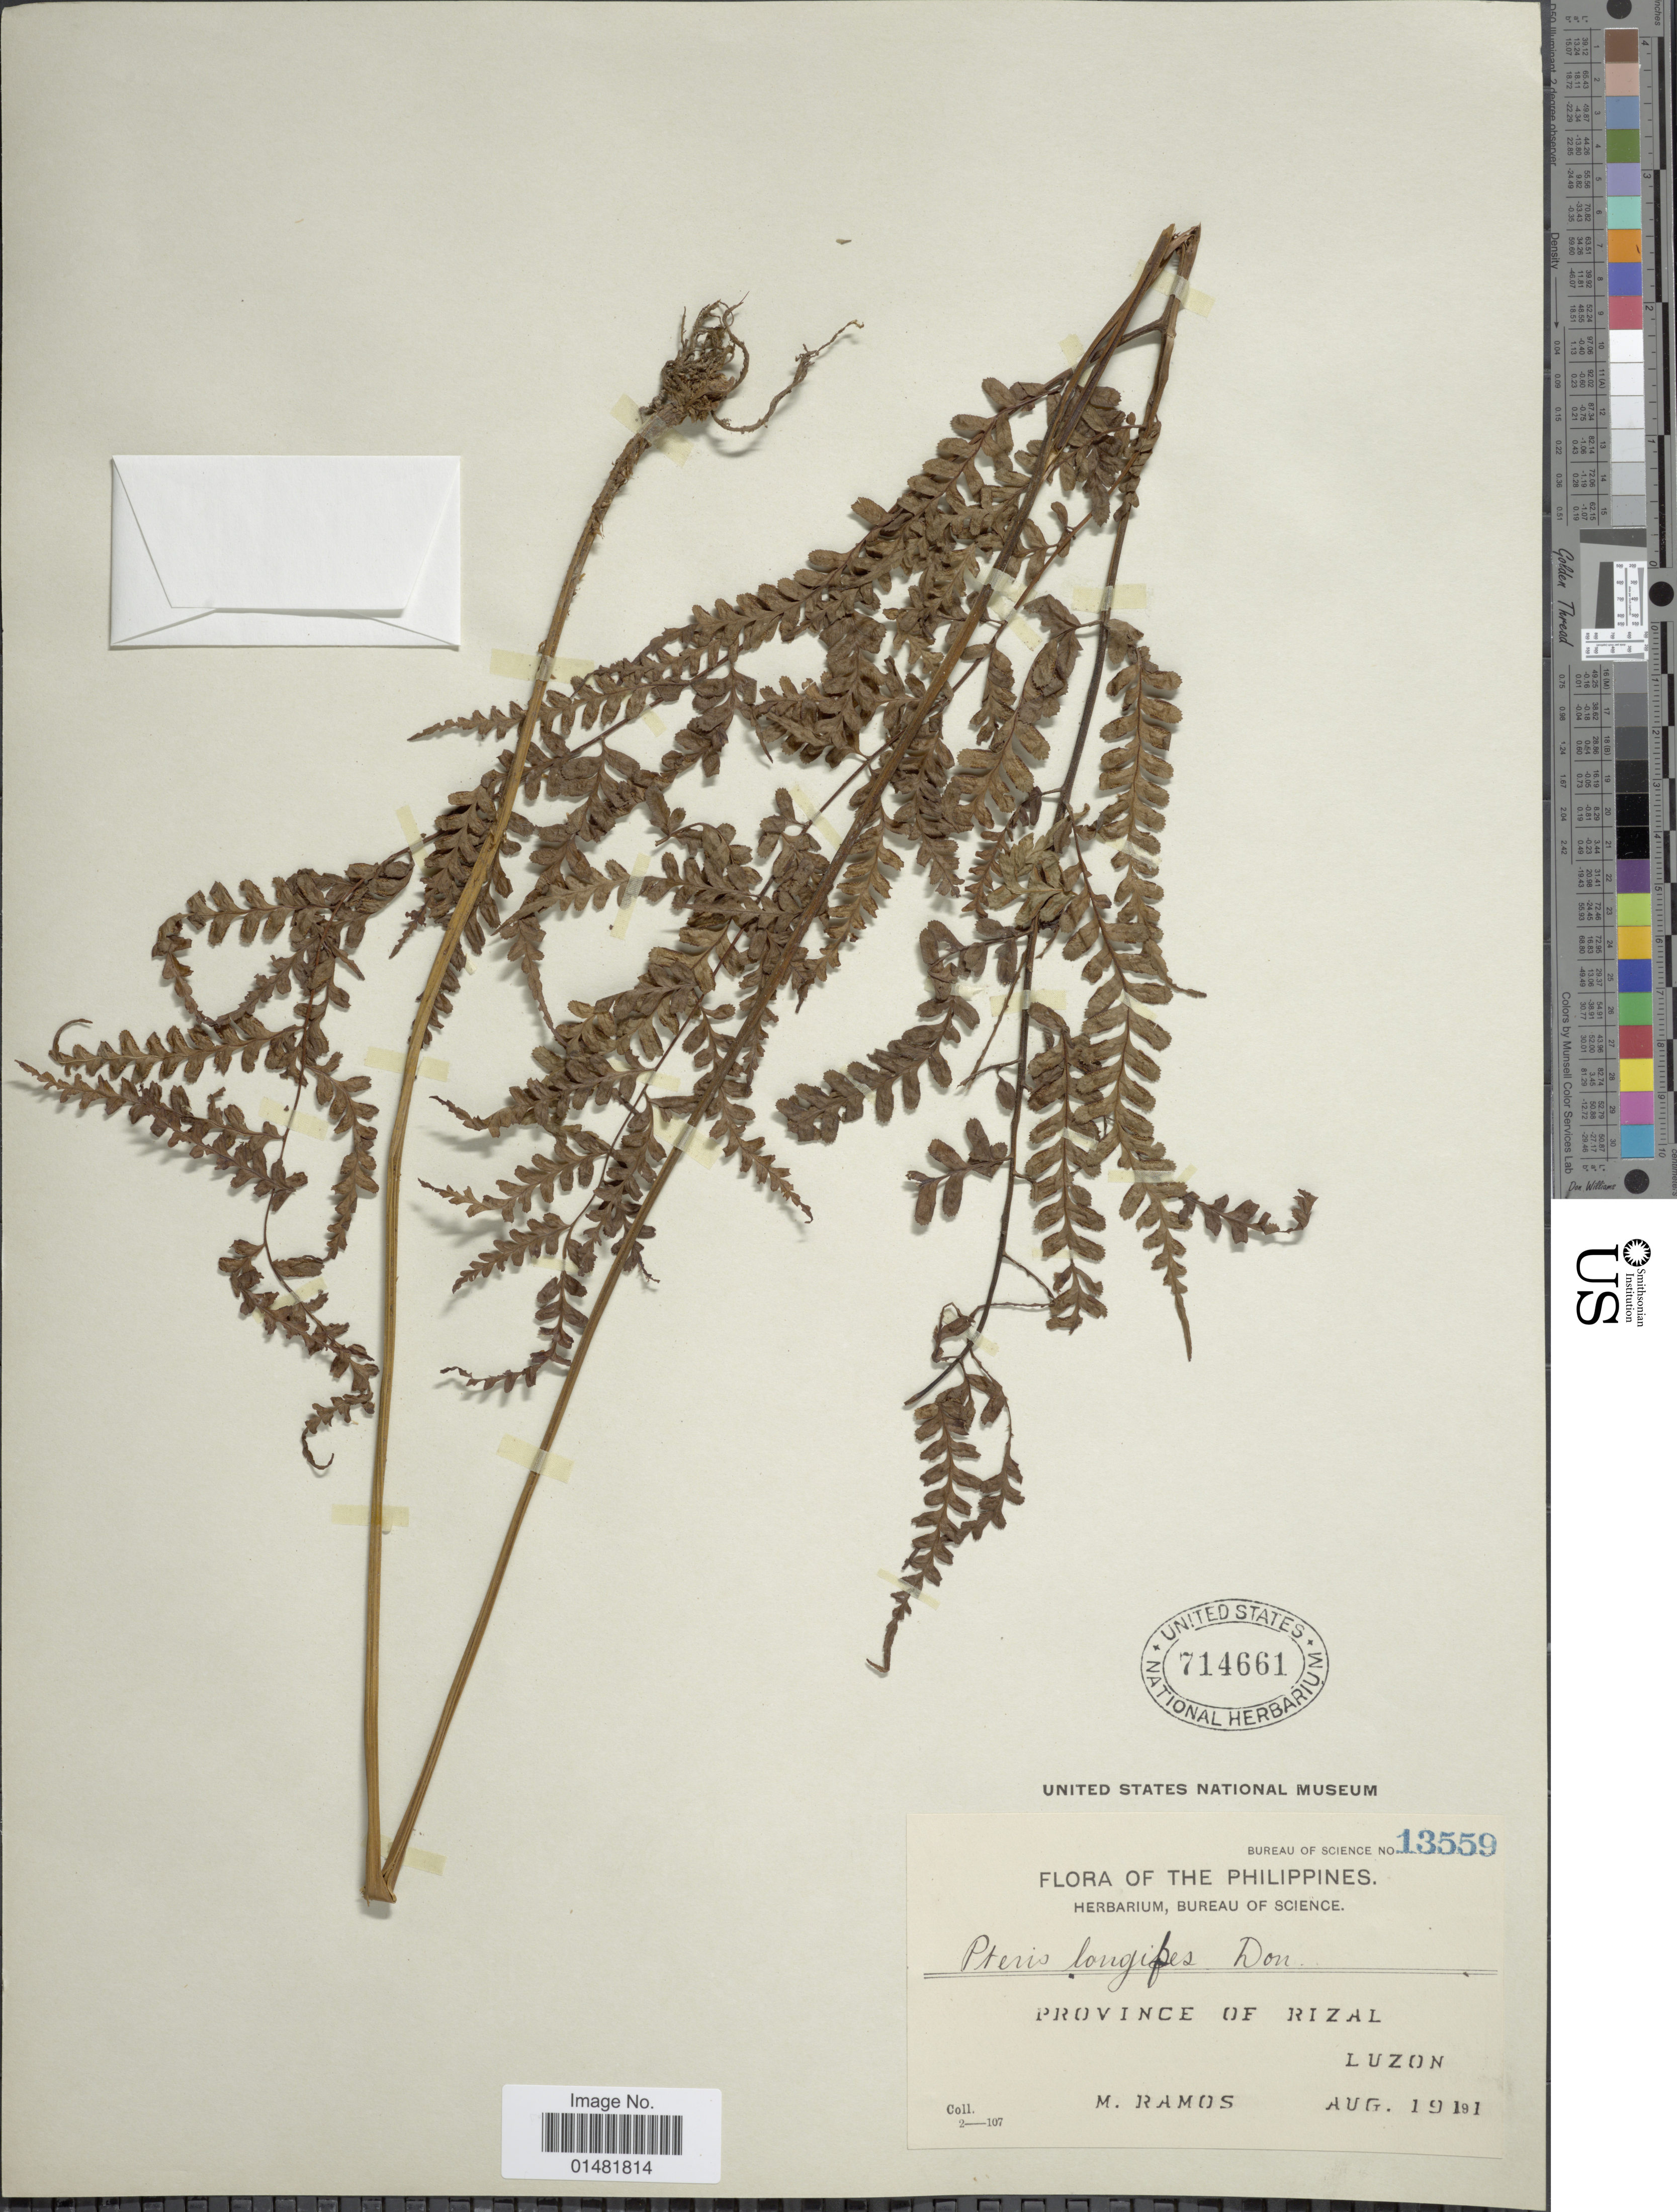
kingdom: Plantae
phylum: Tracheophyta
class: Polypodiopsida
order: Polypodiales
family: Pteridaceae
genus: Pteris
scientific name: Pteris longipes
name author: D. Don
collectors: M. Ramos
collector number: Bureau of Science 13559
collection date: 1919-08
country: Philippines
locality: Province of Rizal, Luzon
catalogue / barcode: US 714661